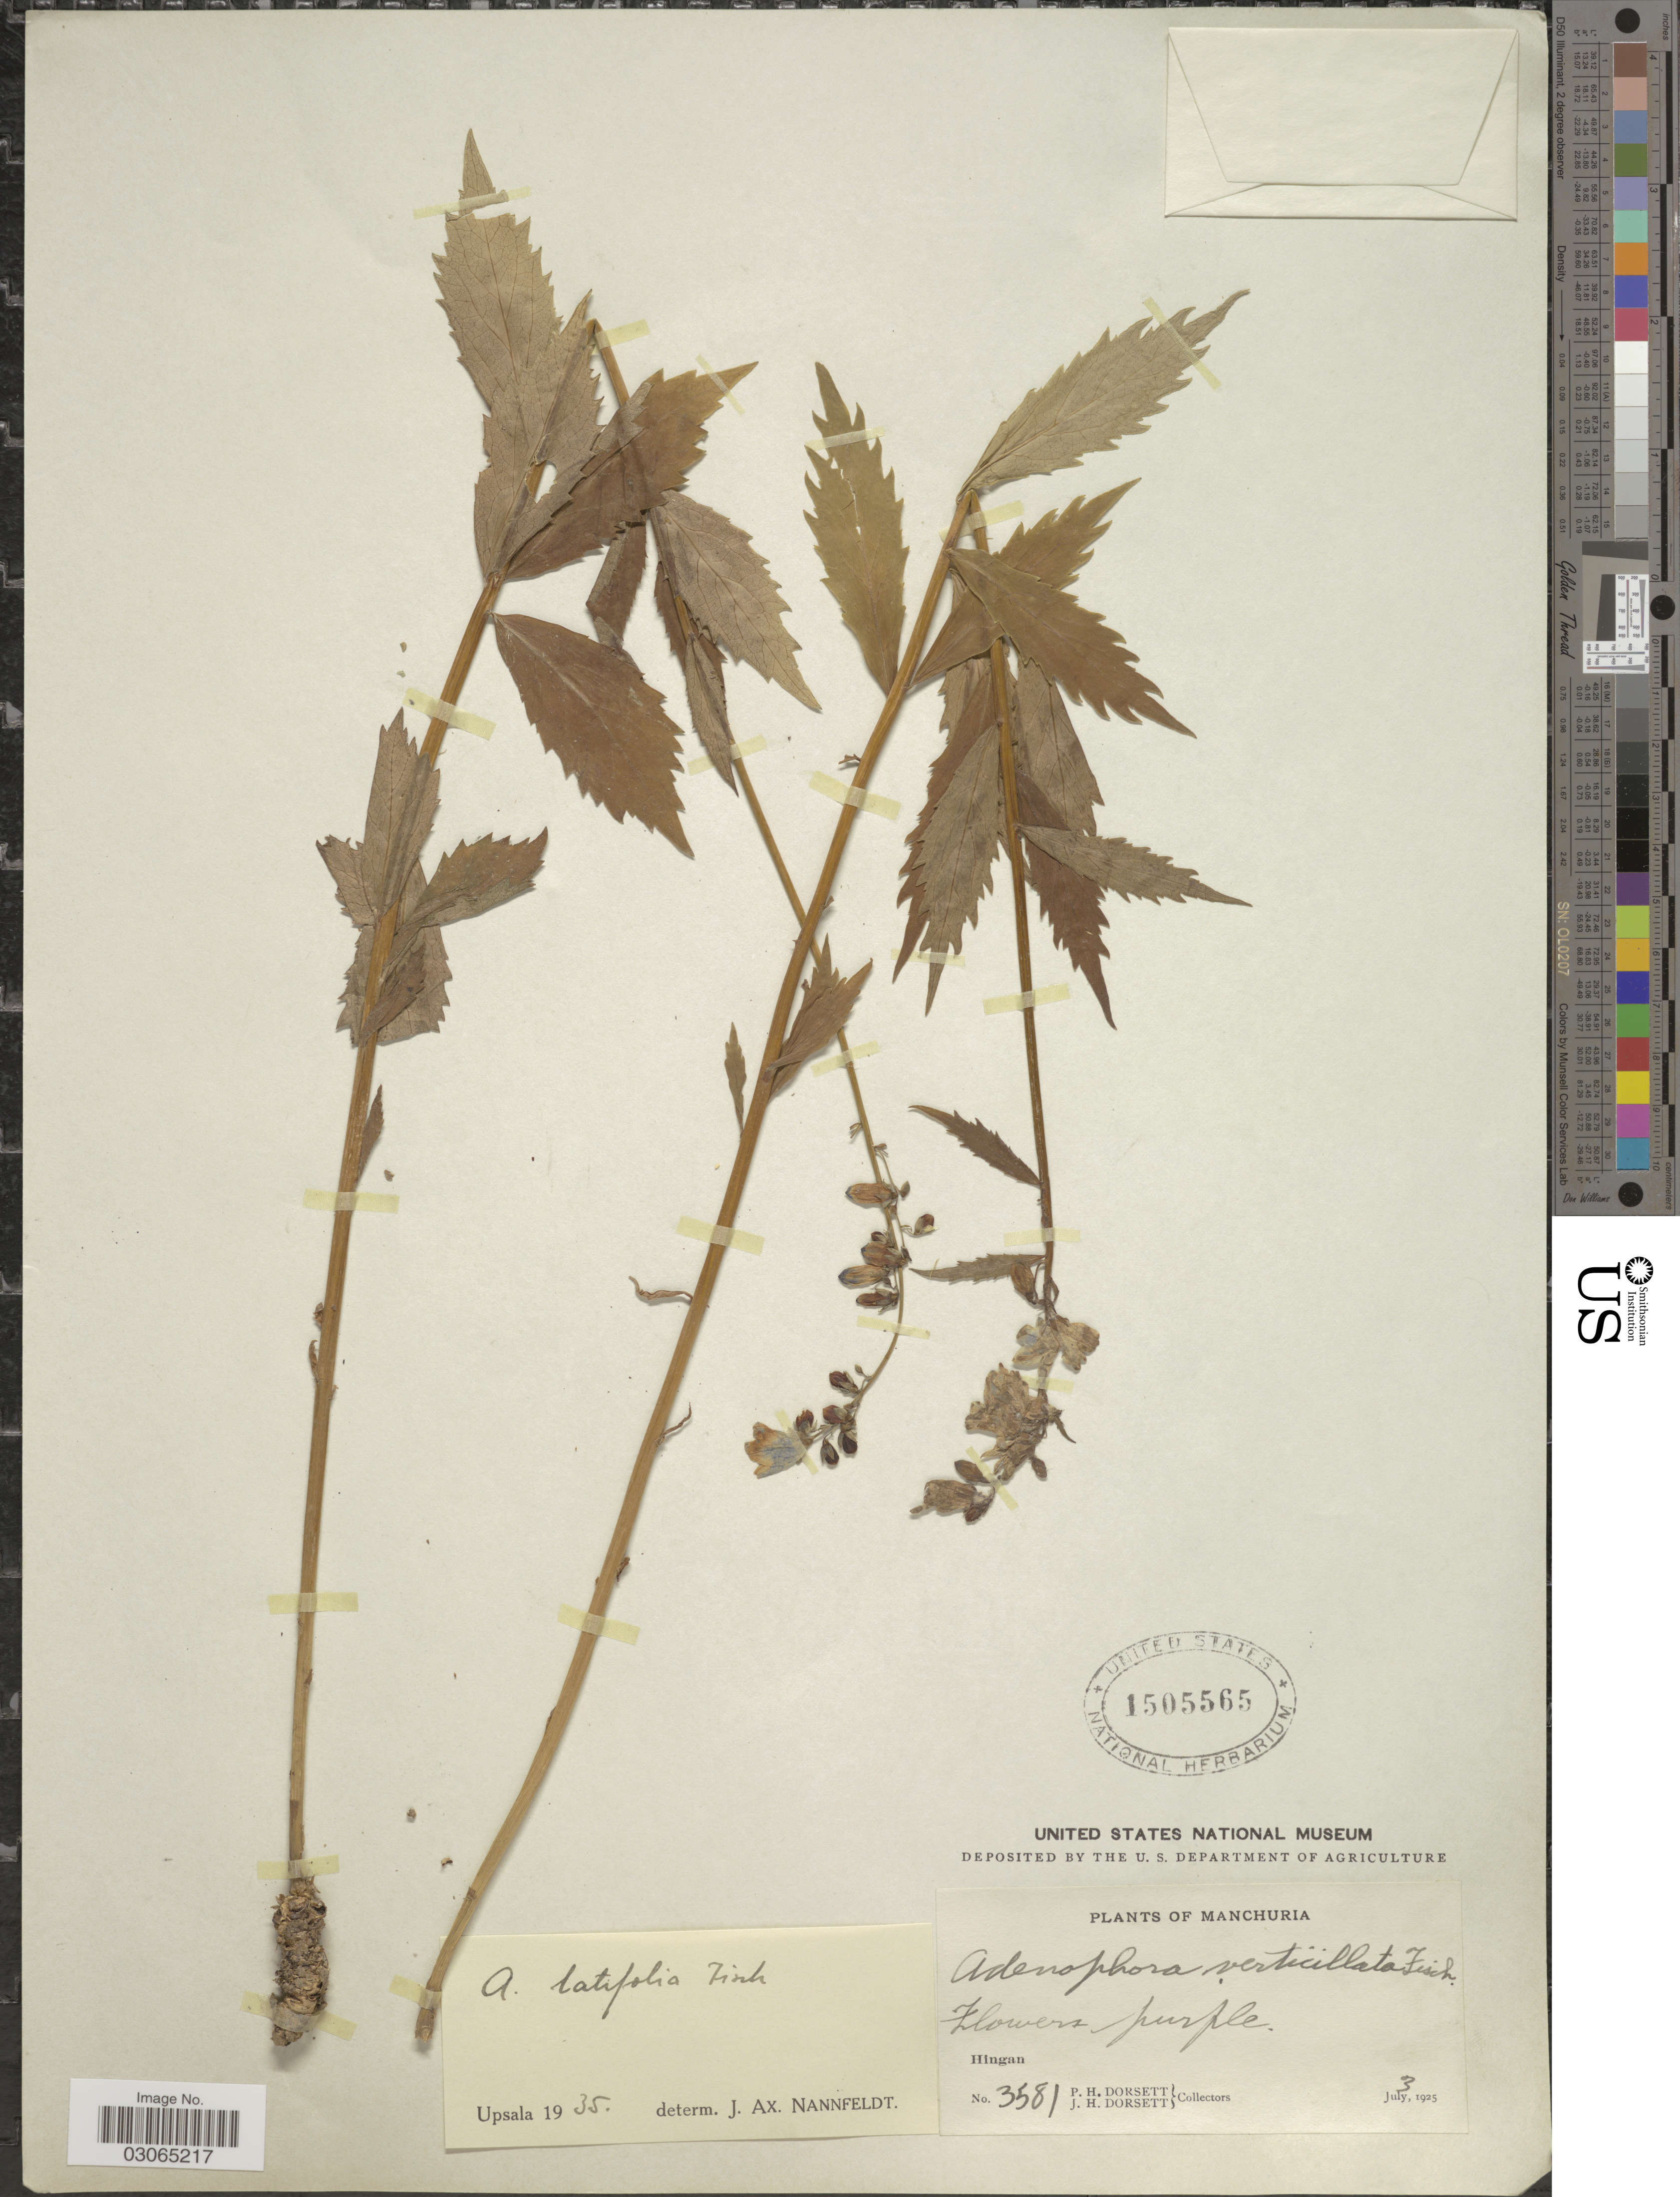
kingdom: Plantae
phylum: Tracheophyta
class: Magnoliopsida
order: Asterales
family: Campanulaceae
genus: Adenophora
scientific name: Adenophora latifolia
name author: Fisch.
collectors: P. H. Dorsett & J. Dorsett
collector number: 3581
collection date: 1925-07-03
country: China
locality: Manchuria. Hingan.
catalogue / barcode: US 1505565